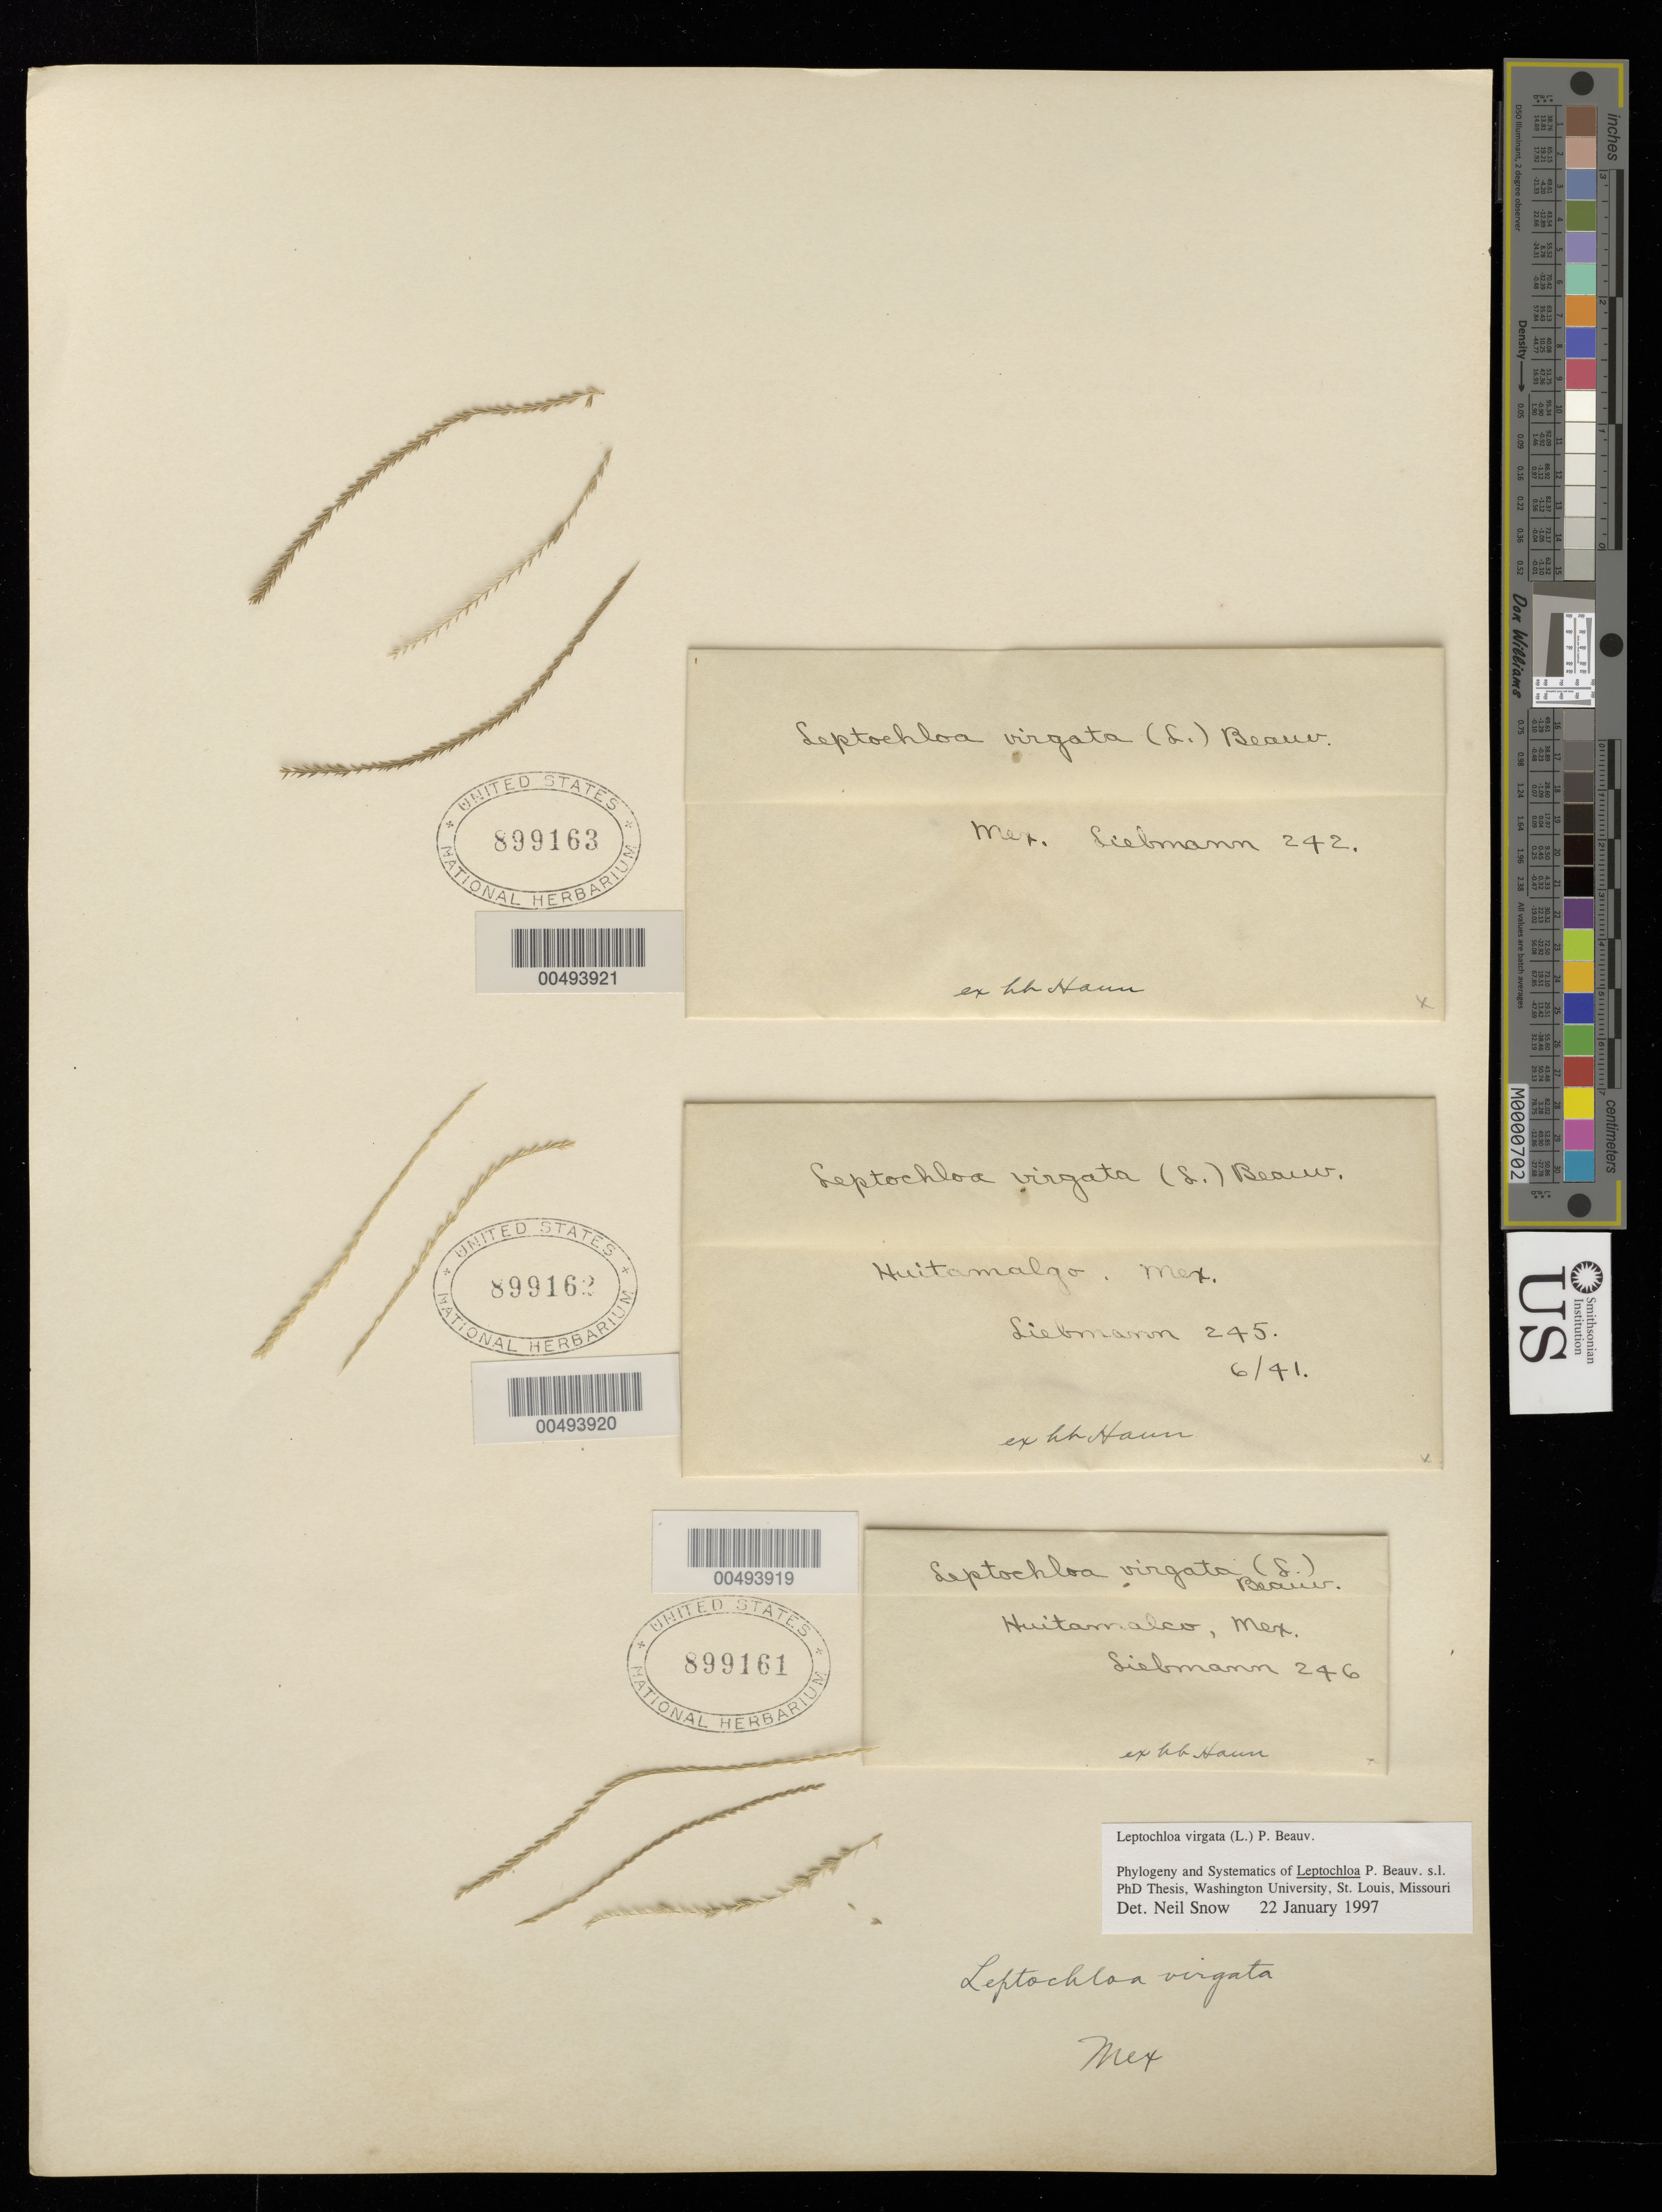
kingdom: Plantae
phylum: Tracheophyta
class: Liliopsida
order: Poales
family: Poaceae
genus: Leptochloa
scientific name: Leptochloa virgata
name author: (L.) P. Beauv.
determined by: Snow, N. W.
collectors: F. M. Liebmann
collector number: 246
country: Mexico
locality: Huitamalco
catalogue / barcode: US 899161